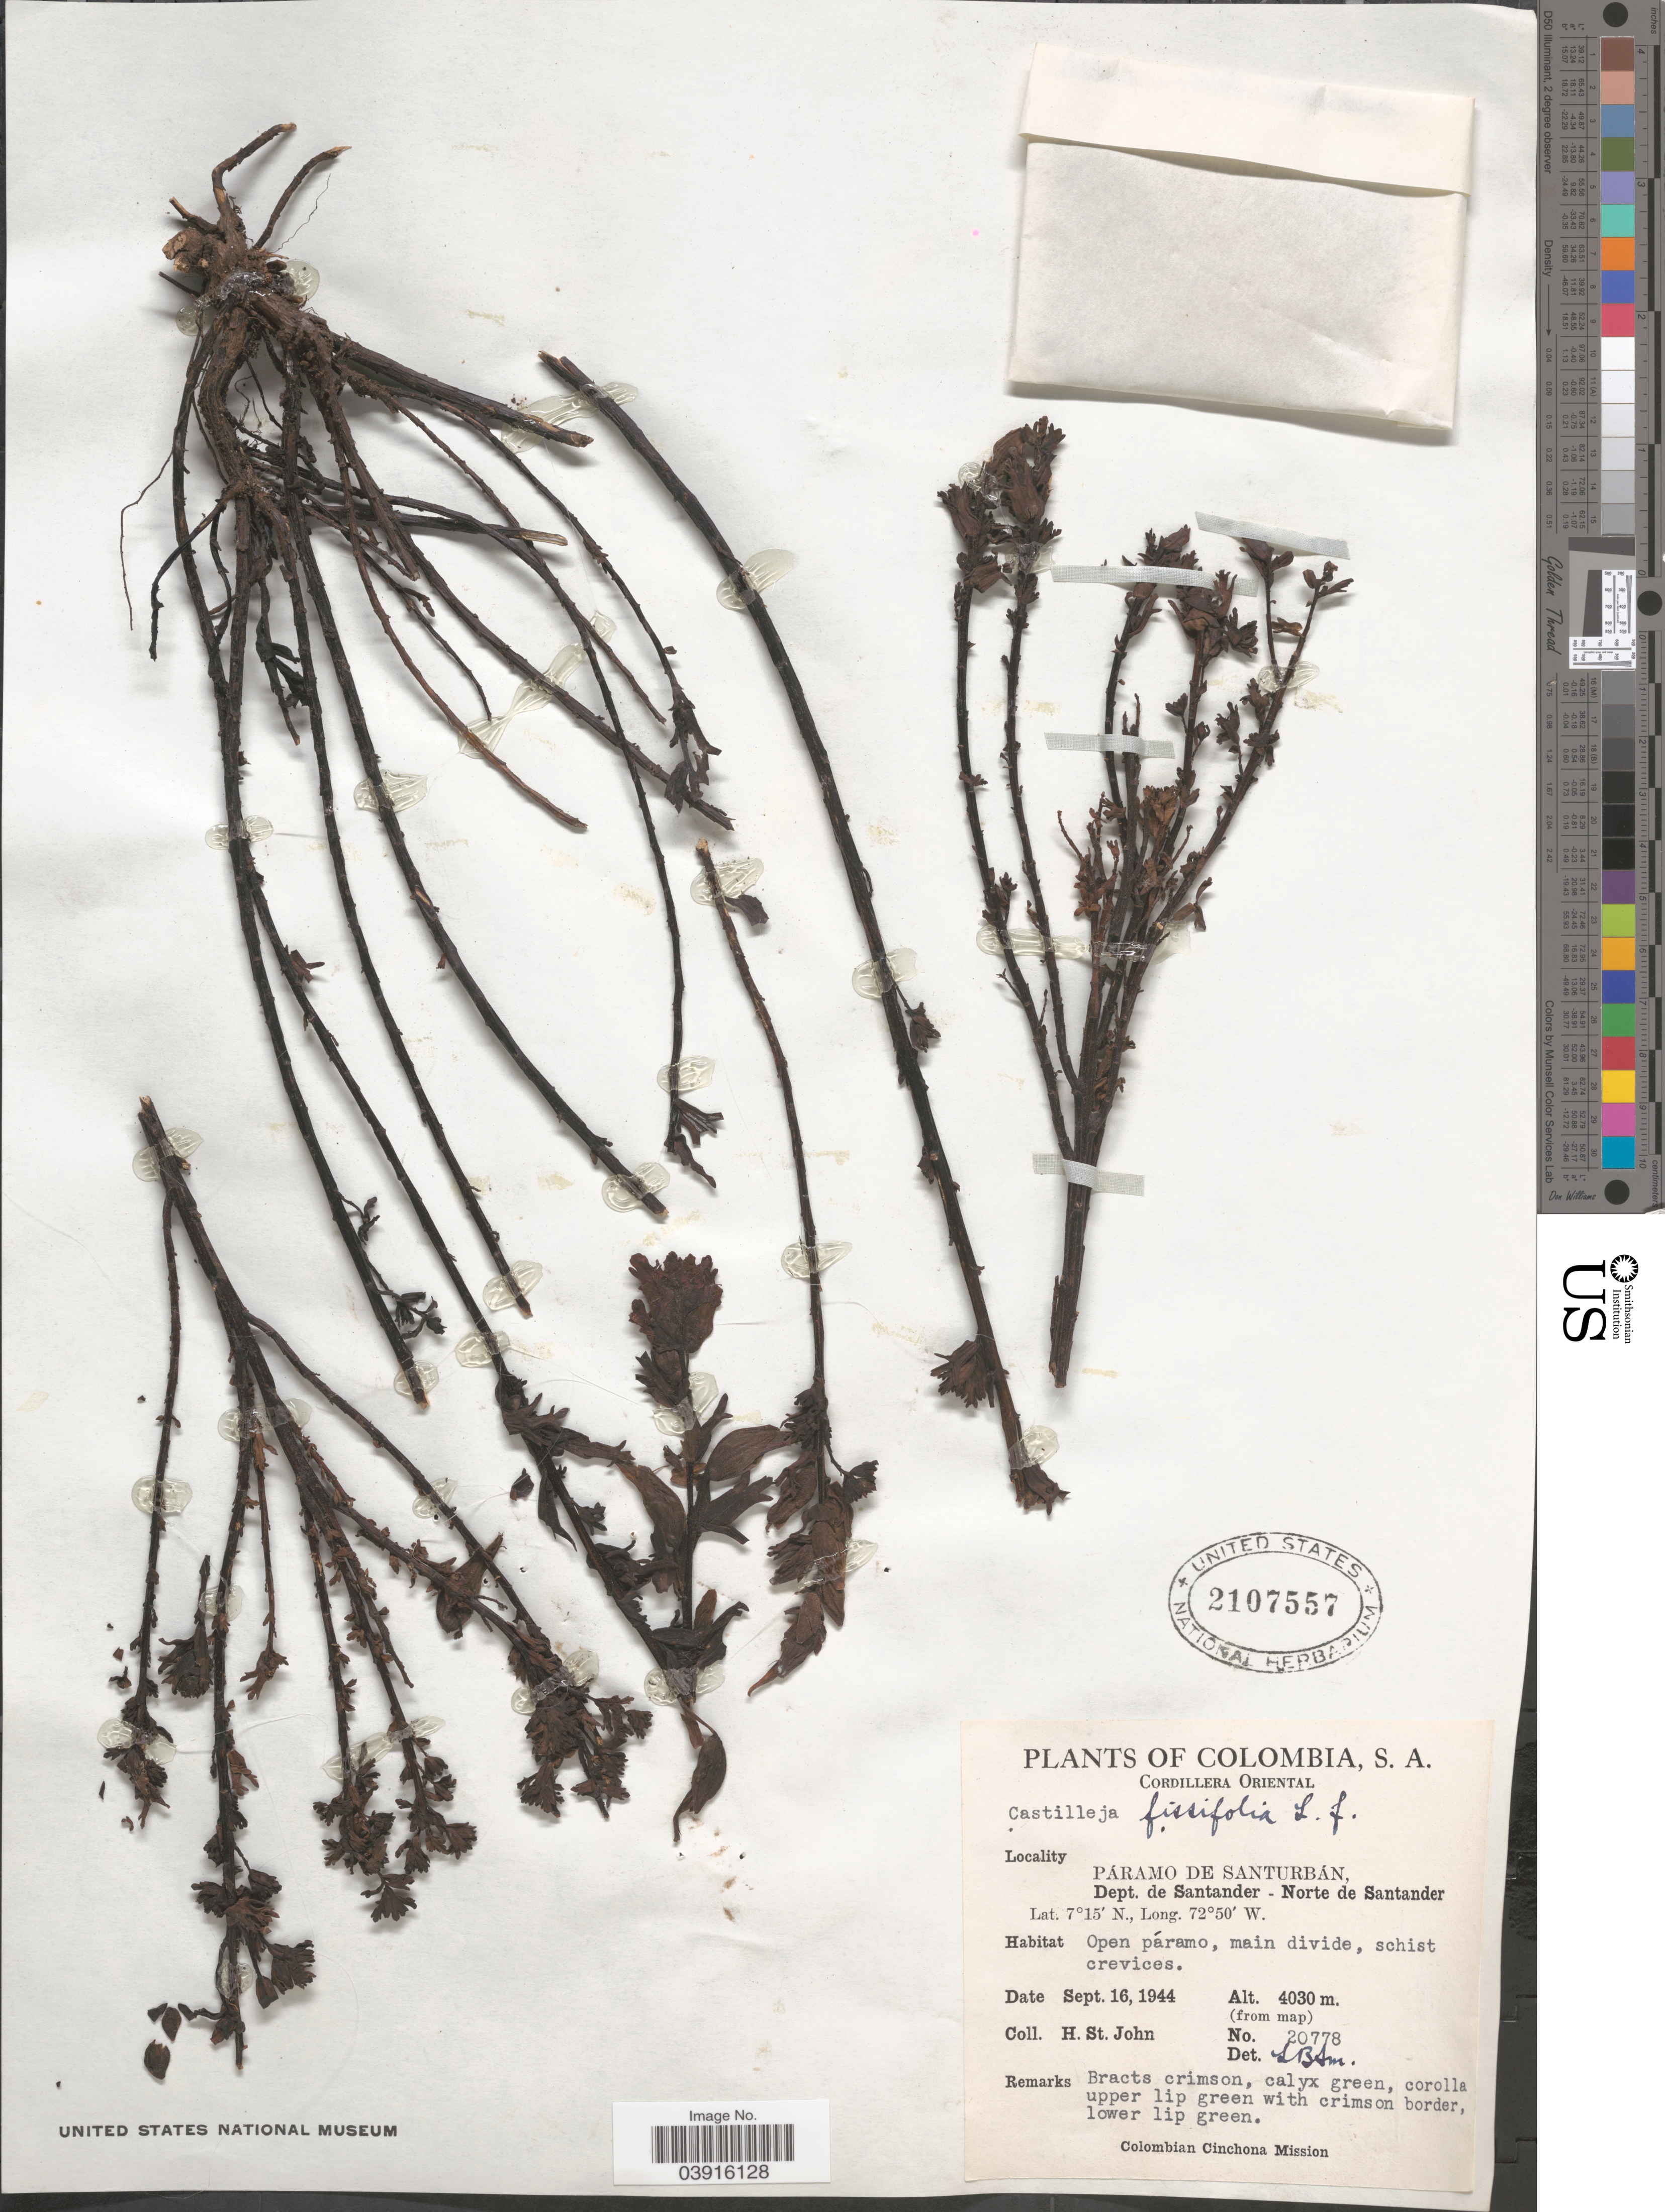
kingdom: Plantae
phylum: Tracheophyta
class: Magnoliopsida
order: Lamiales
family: Orobanchaceae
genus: Castilleja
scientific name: Castilleja fissifolia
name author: L. f.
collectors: H. St. John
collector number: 20778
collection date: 1944-09-16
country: Colombia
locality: Cordillera Oriental. Páramo de Santurbán, Dept. de Santander - Norte de Santander.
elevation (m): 4030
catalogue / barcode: US 2107557